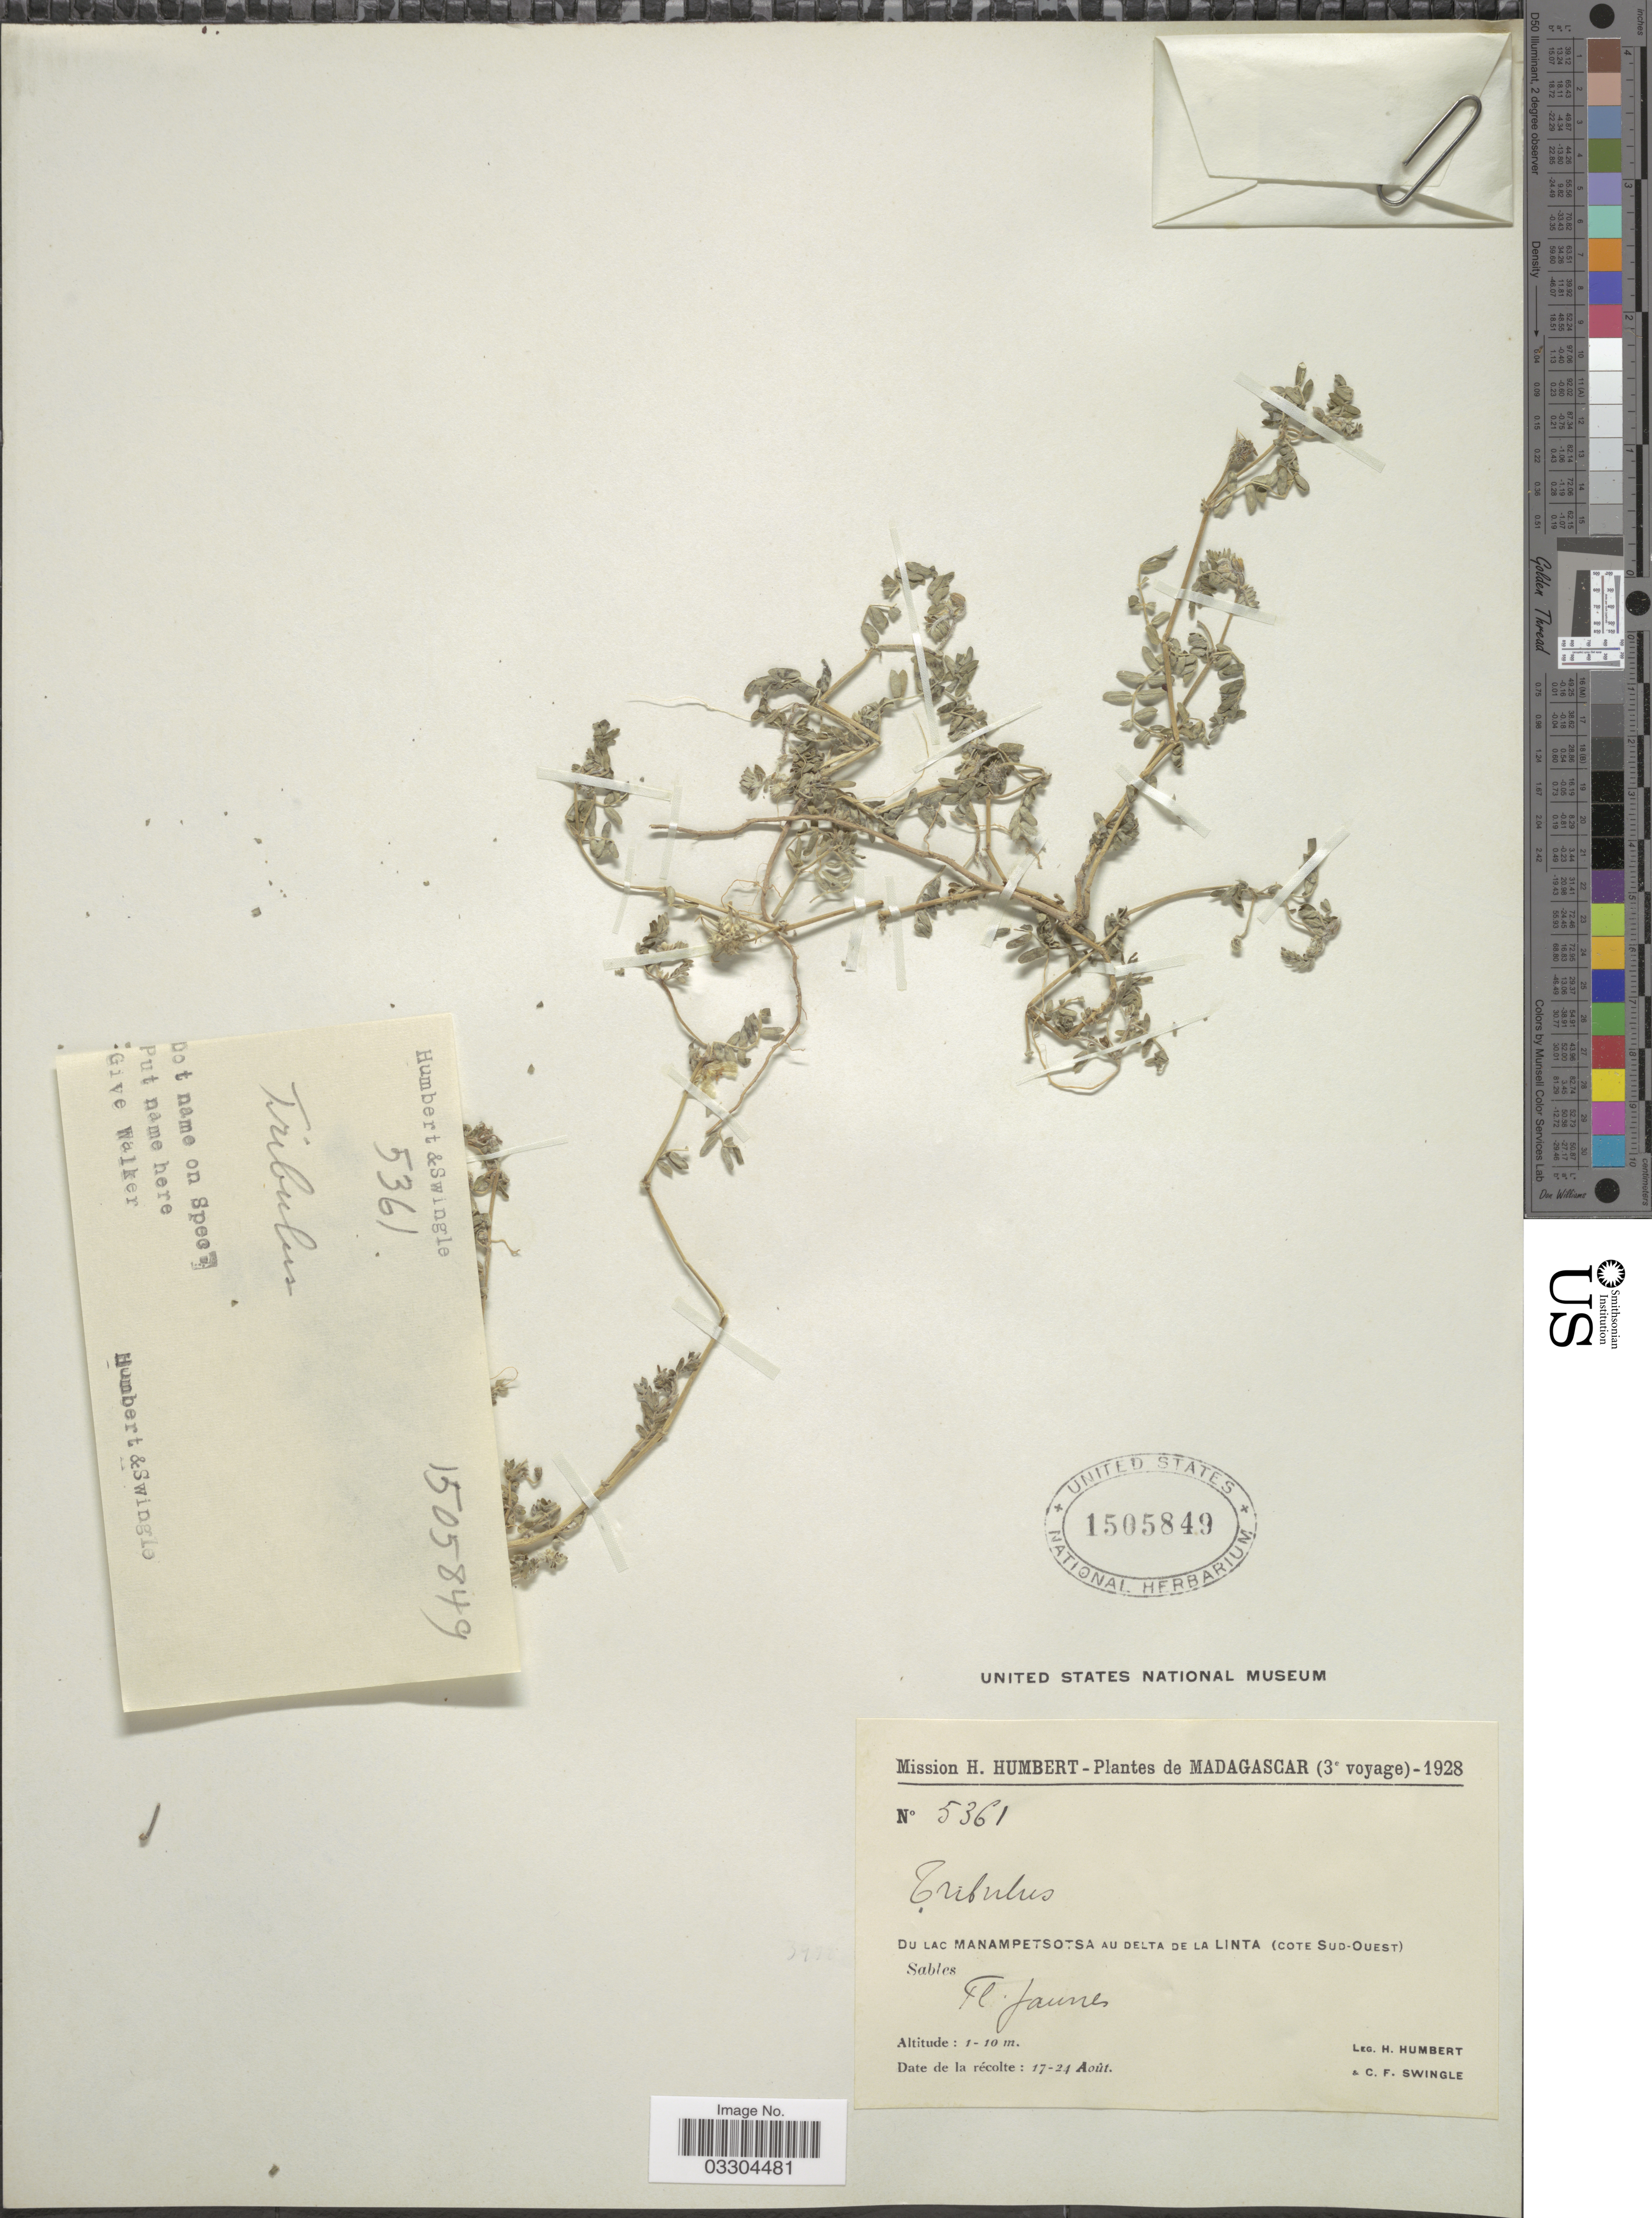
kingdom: Plantae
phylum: Tracheophyta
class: Magnoliopsida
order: Zygophyllales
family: Zygophyllaceae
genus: Tribulus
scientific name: Tribulus sp.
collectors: H. Humbert & C. Swingle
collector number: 5361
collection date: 1928-08-17/1928-08-24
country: Madagascar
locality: Du Lac Manampetsotsa au Delta de La Linta (cote Sud-Ouest).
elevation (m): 1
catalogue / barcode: US 1505849